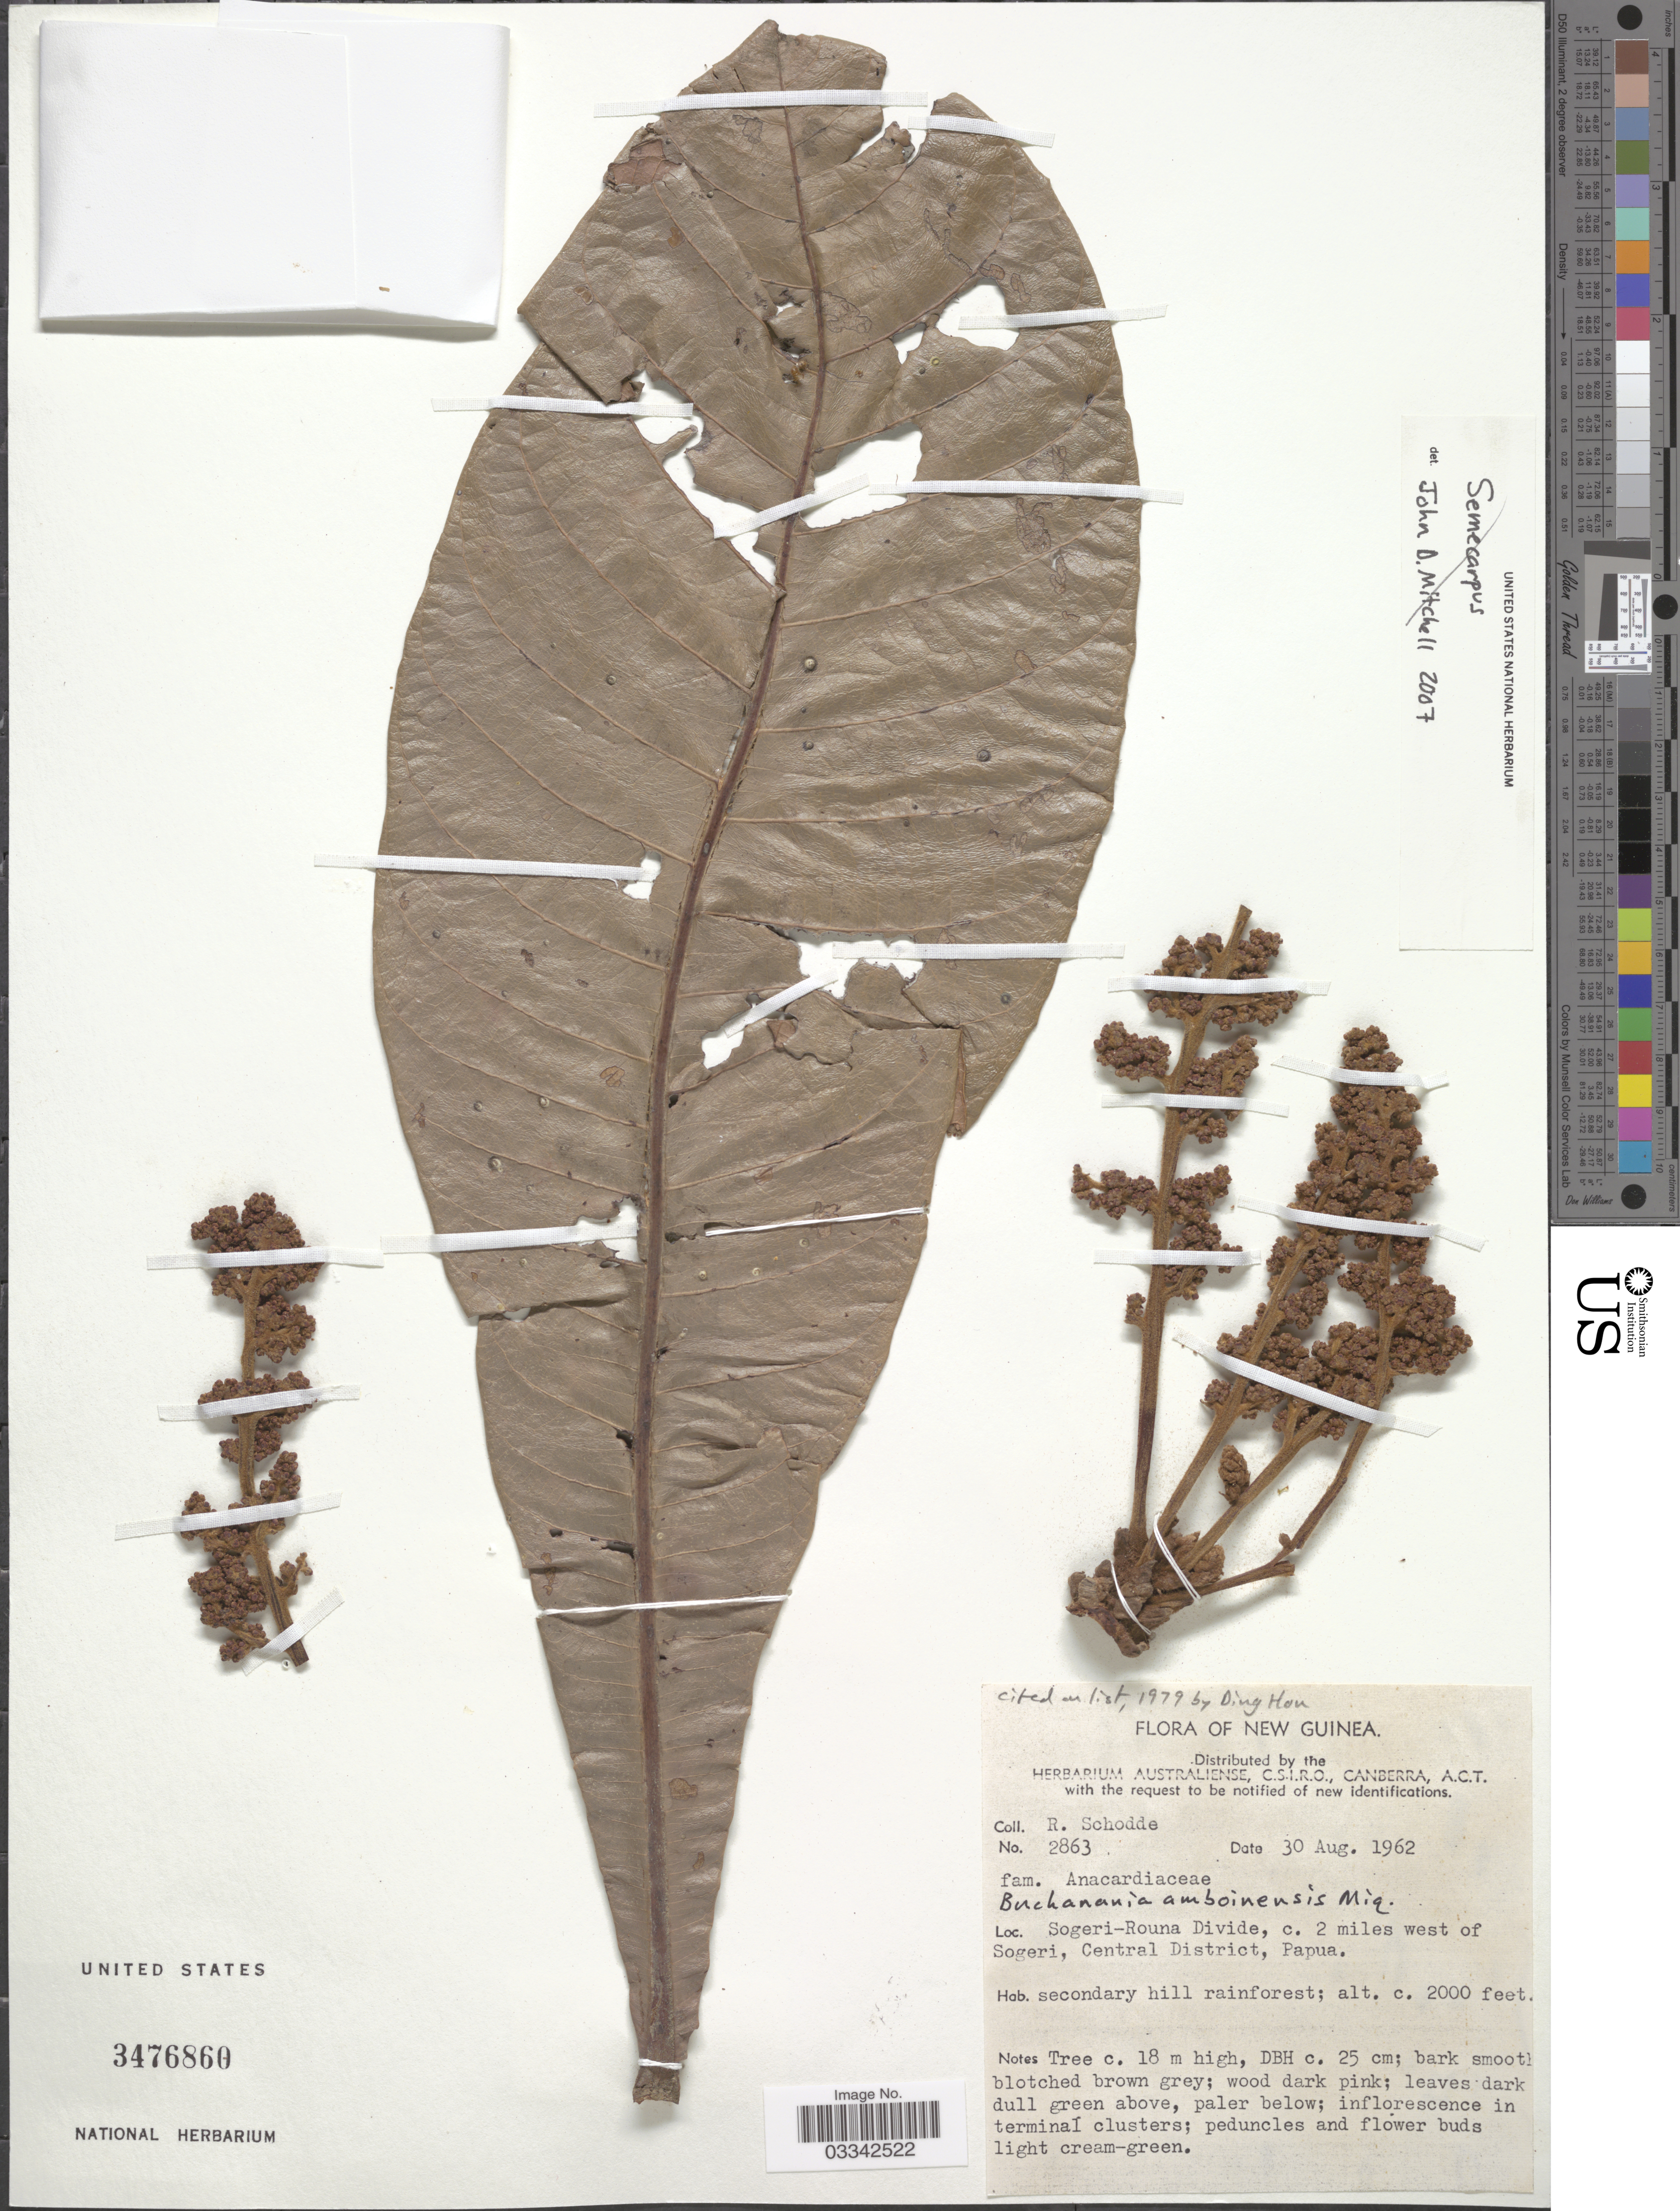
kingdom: Plantae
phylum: Tracheophyta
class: Magnoliopsida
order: Sapindales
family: Anacardiaceae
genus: Buchanania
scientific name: Buchanania amboinensis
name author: Miq.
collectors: R. Schodde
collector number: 2863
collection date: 1962-08-30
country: Papua New Guinea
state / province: Central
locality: New Guinea. Sogeri-Rouna Divide, c. 2 miles west of Sogeri, Central District, Papua.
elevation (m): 610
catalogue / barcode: US 3476860